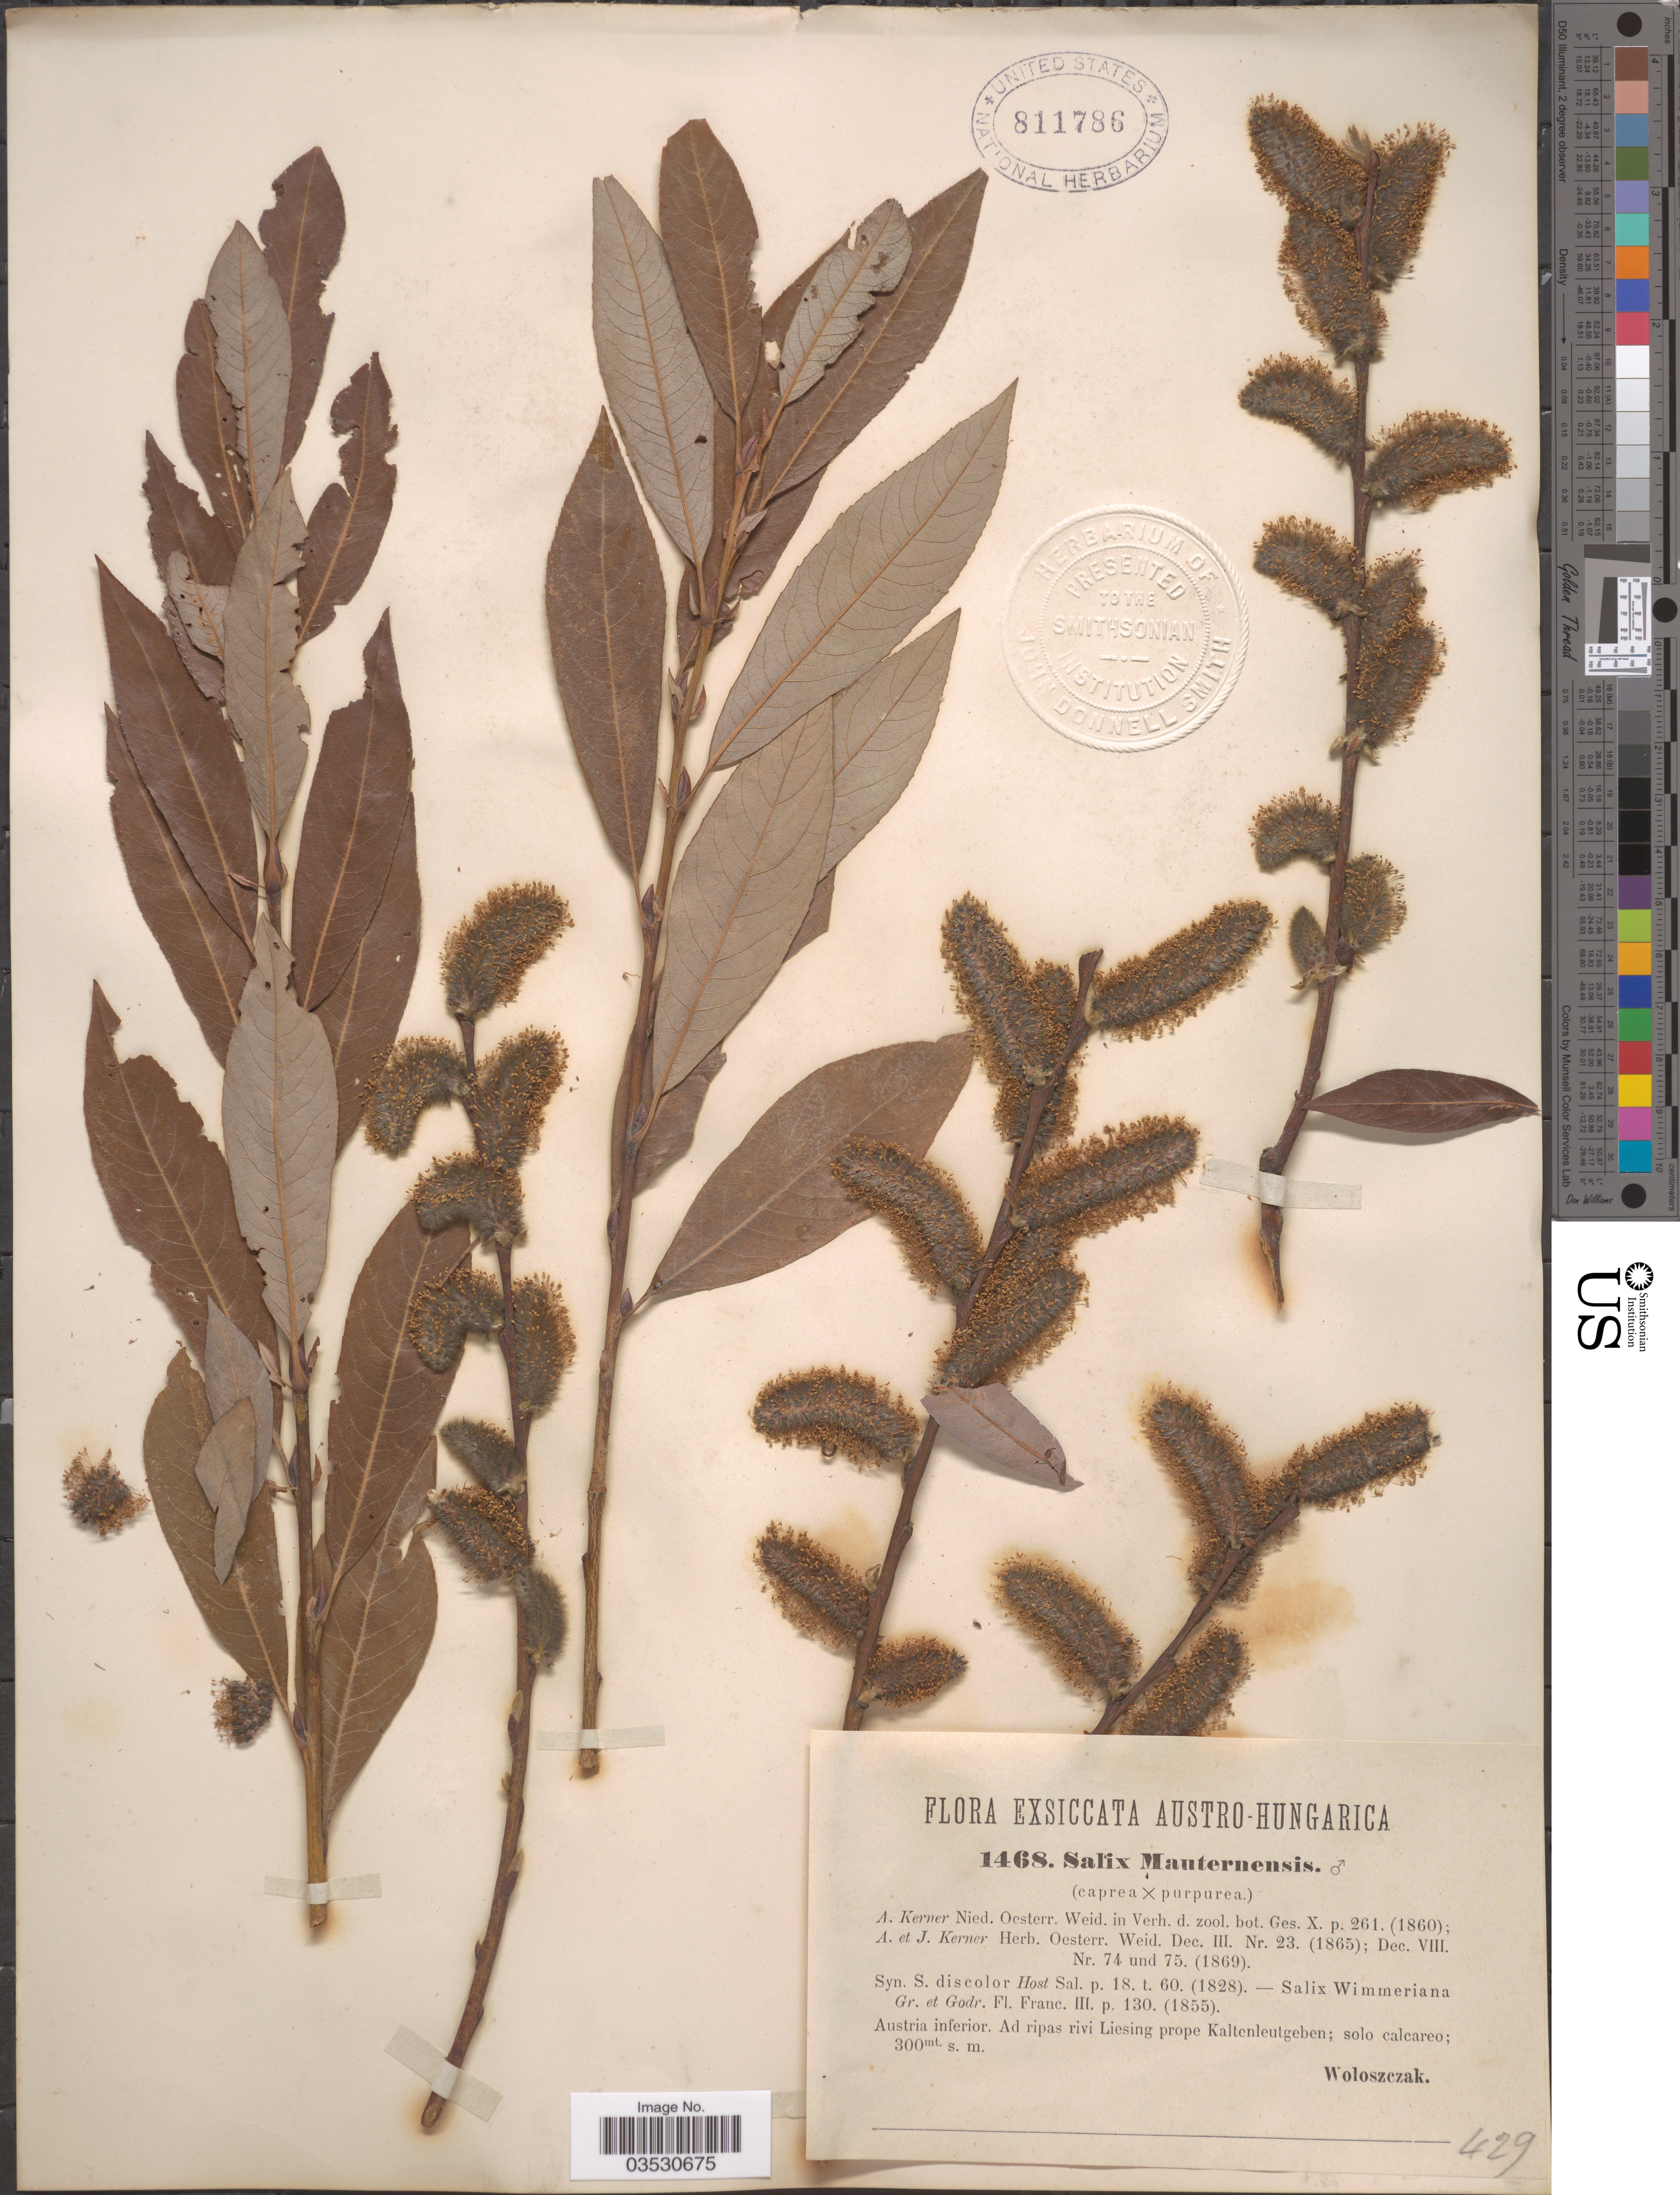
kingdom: Plantae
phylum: Tracheophyta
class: Magnoliopsida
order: Malpighiales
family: Salicaceae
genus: Salix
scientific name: Salix x mauternensis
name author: A. Kern.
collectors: Woloszczak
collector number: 1468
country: Austria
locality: Austria inferior. Ad ripas rivi Liesing prope Kaltenleutgeben; solo calcareo.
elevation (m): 300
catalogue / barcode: US 811786